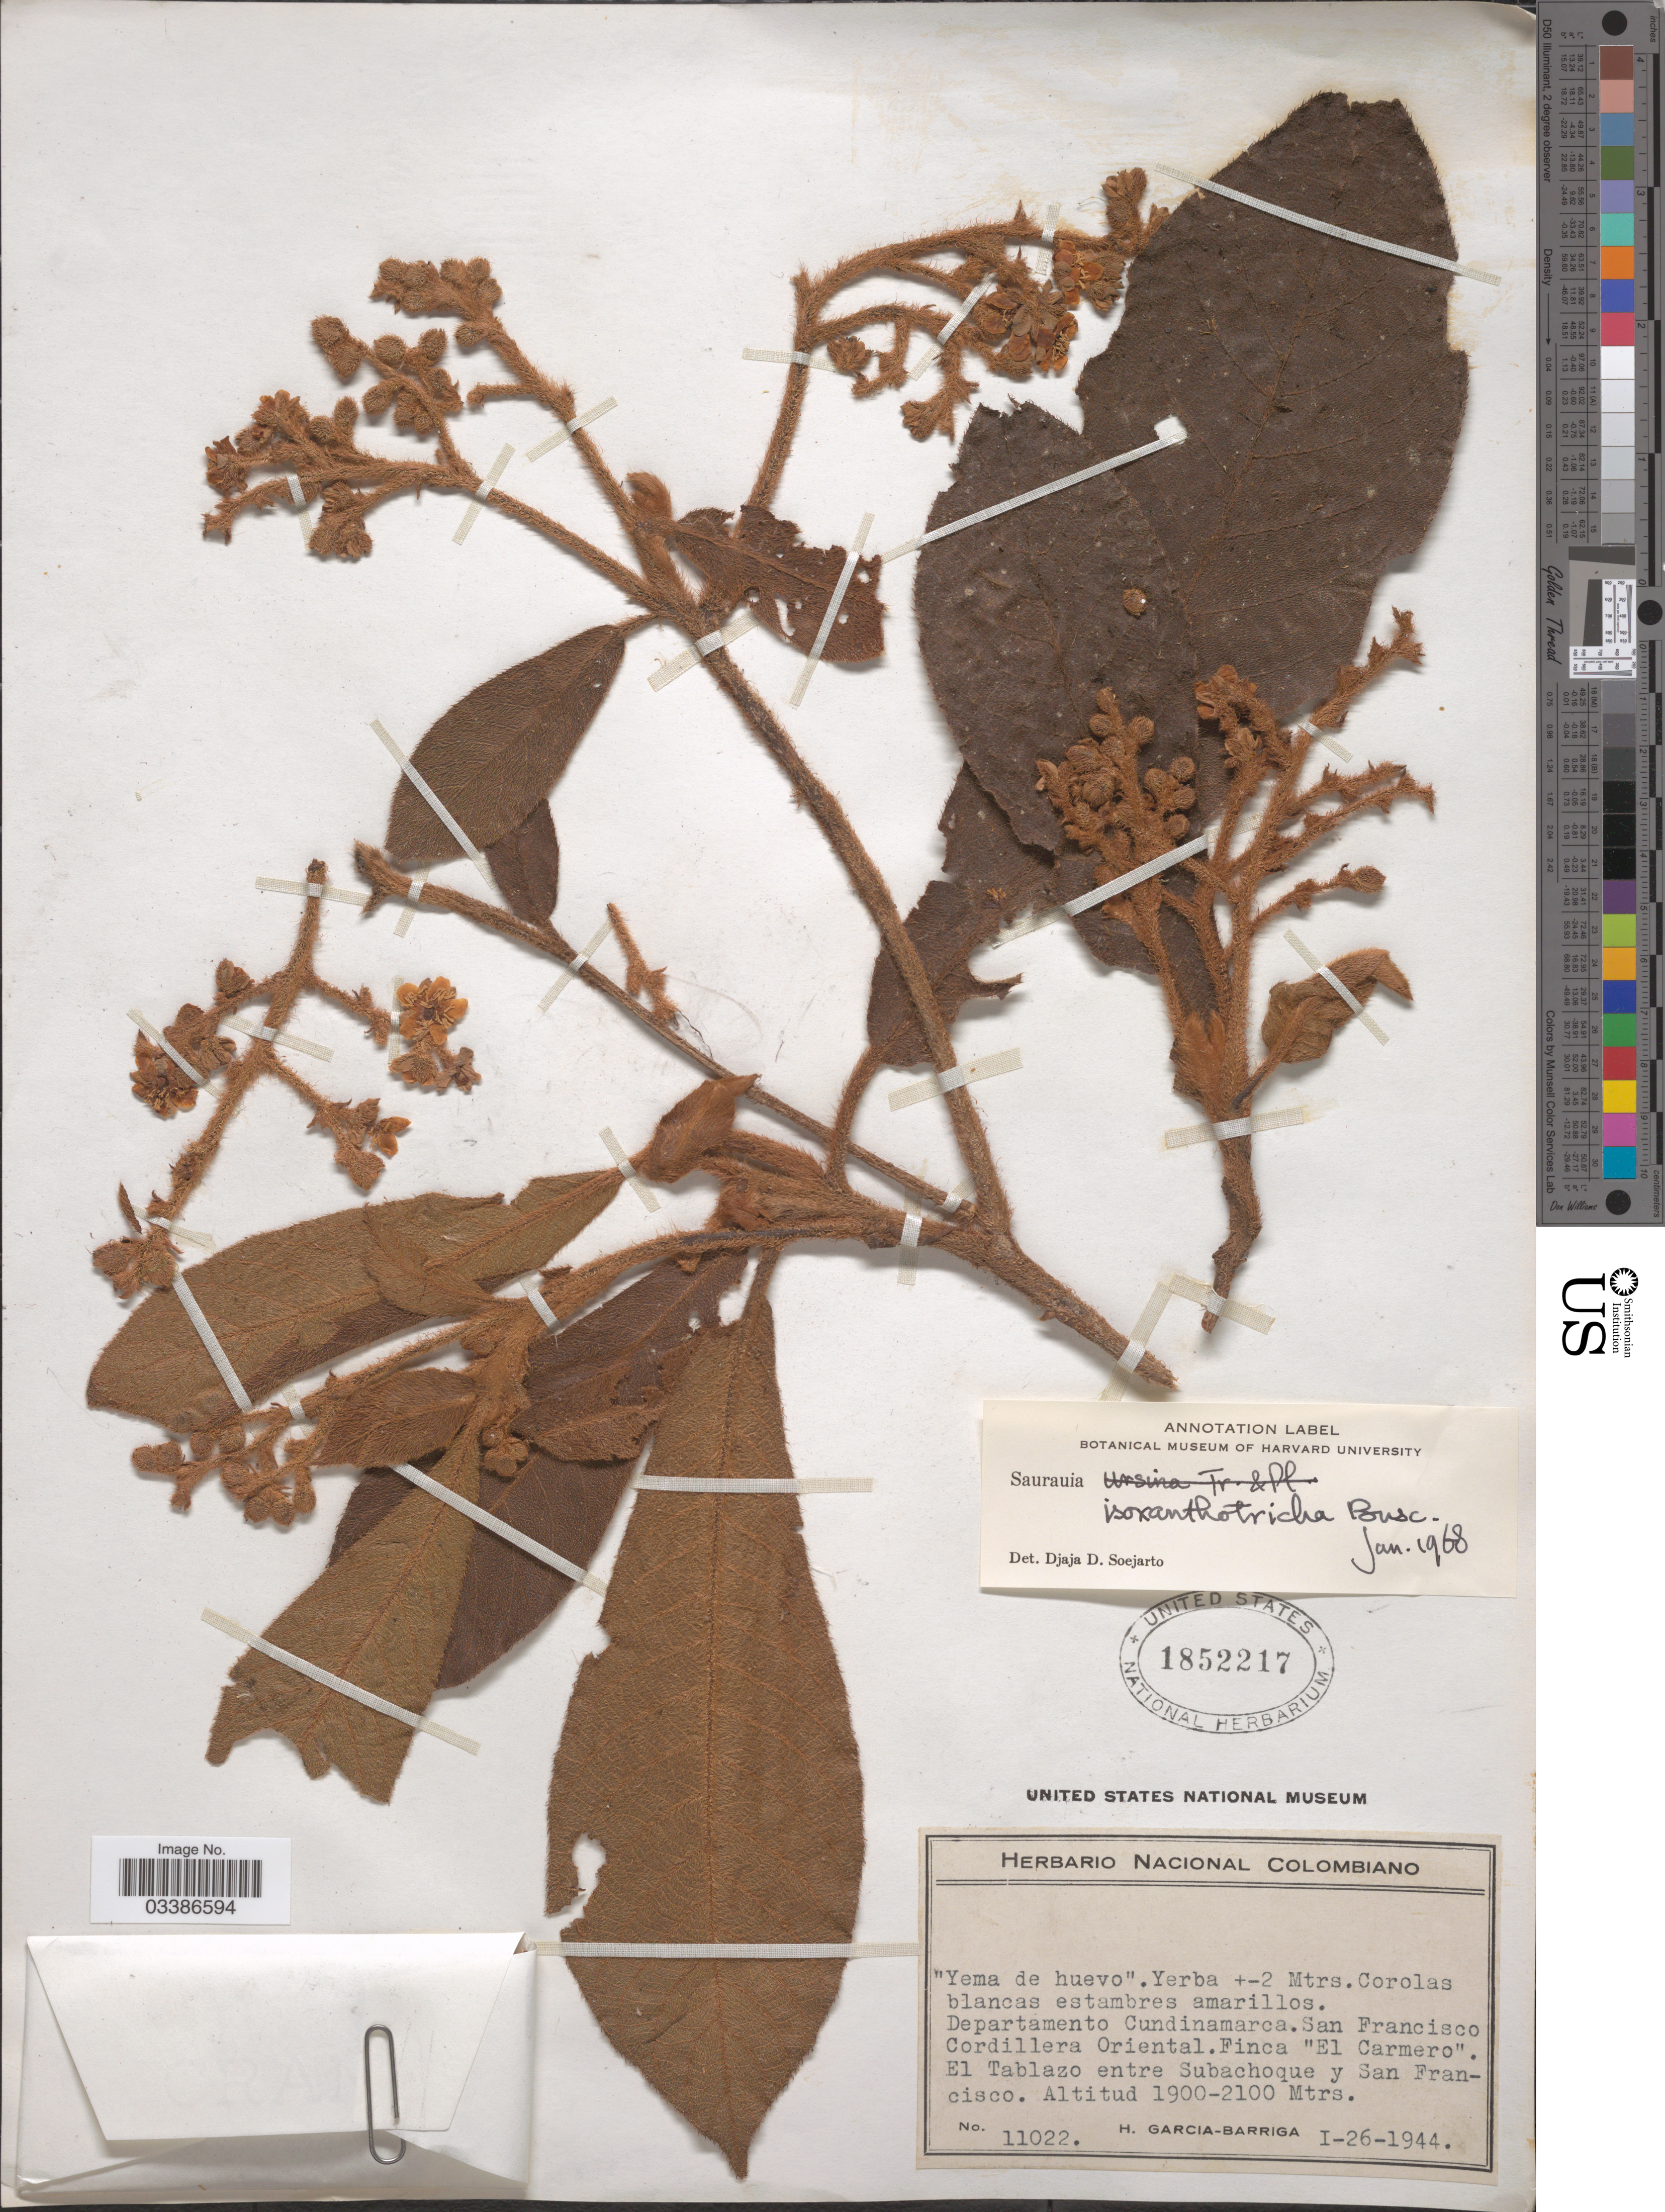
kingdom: Plantae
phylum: Tracheophyta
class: Magnoliopsida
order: Ericales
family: Actinidiaceae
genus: Saurauia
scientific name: Saurauia isoxanthotricha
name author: Buscal.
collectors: H. García Barriga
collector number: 11022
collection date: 1944-01-26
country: Colombia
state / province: Cundinamarca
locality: Departamento Cundinamarca. San Francisco; Cordillera Oriental. Finca "El Carmero". El Tablazo entre Subachoque y San Francisco.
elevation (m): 1900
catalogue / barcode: US 1852217